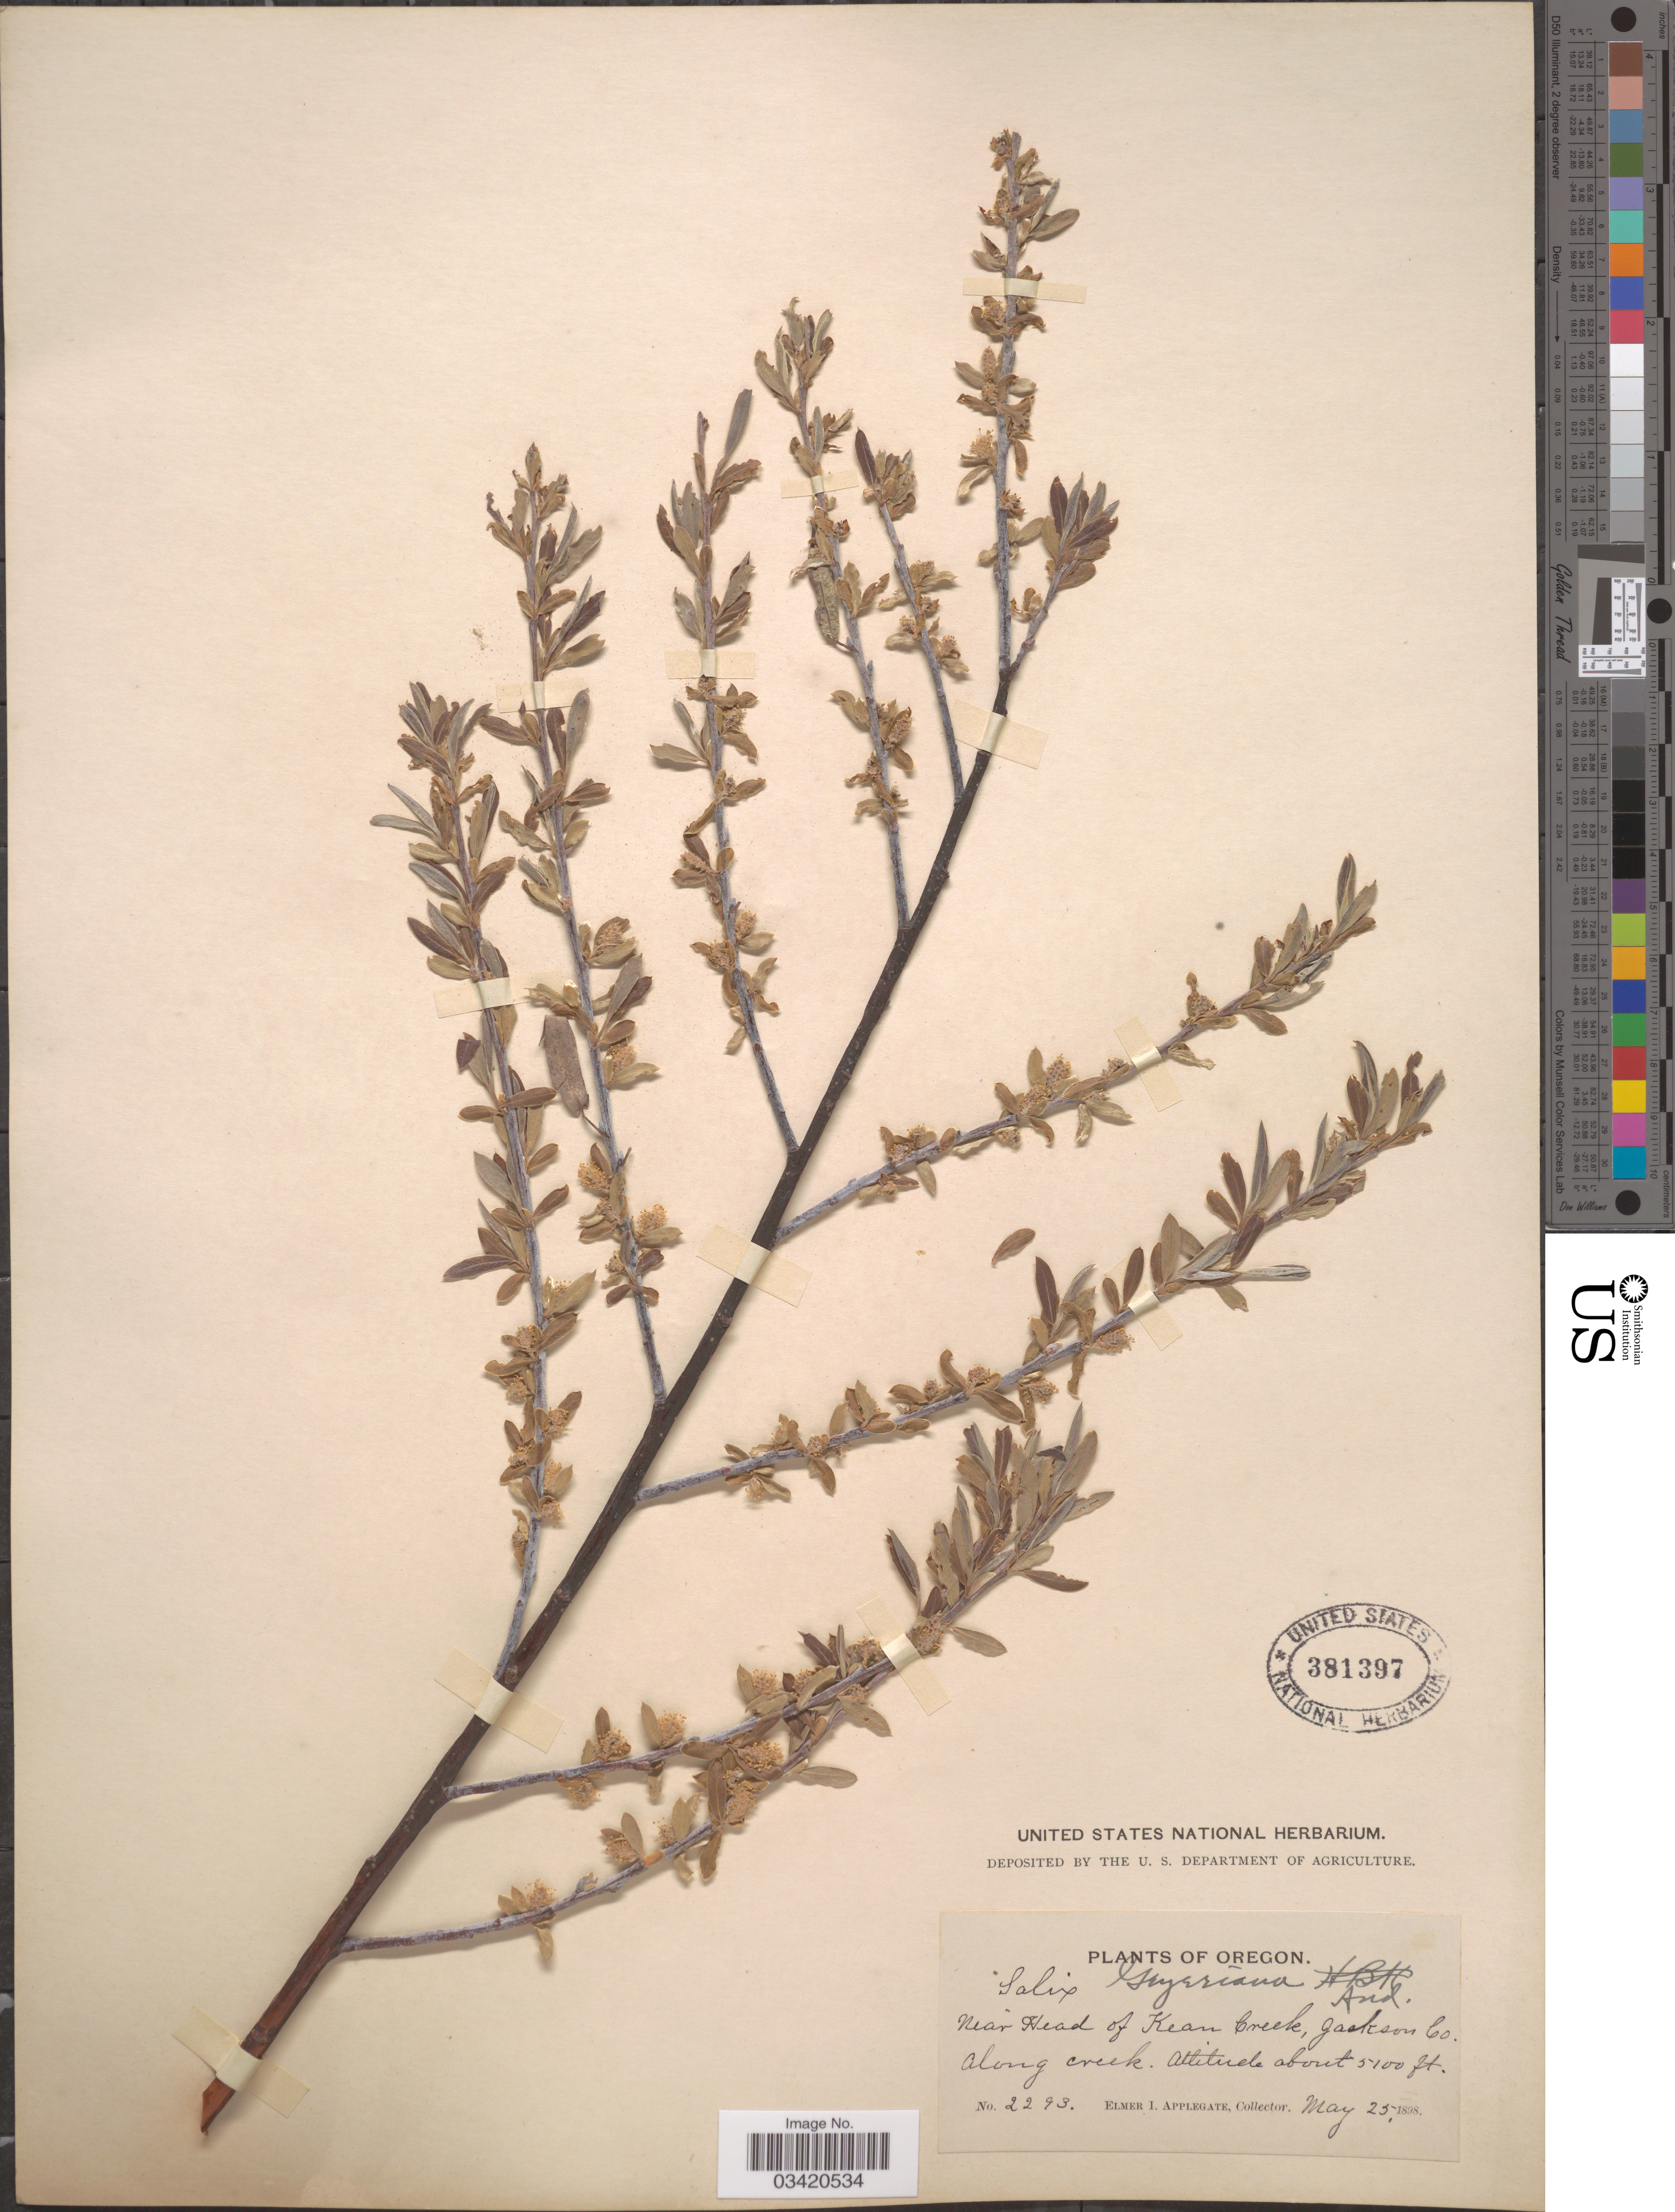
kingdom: Plantae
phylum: Tracheophyta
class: Magnoliopsida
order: Malpighiales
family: Salicaceae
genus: Salix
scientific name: Salix geyeriana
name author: Andersson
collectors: E. I. Applegate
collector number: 2293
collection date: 1898-05-25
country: United States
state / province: Oregon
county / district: Jackson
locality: Near Head of Kean Creek, Jackson Co.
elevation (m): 1554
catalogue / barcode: US 381397